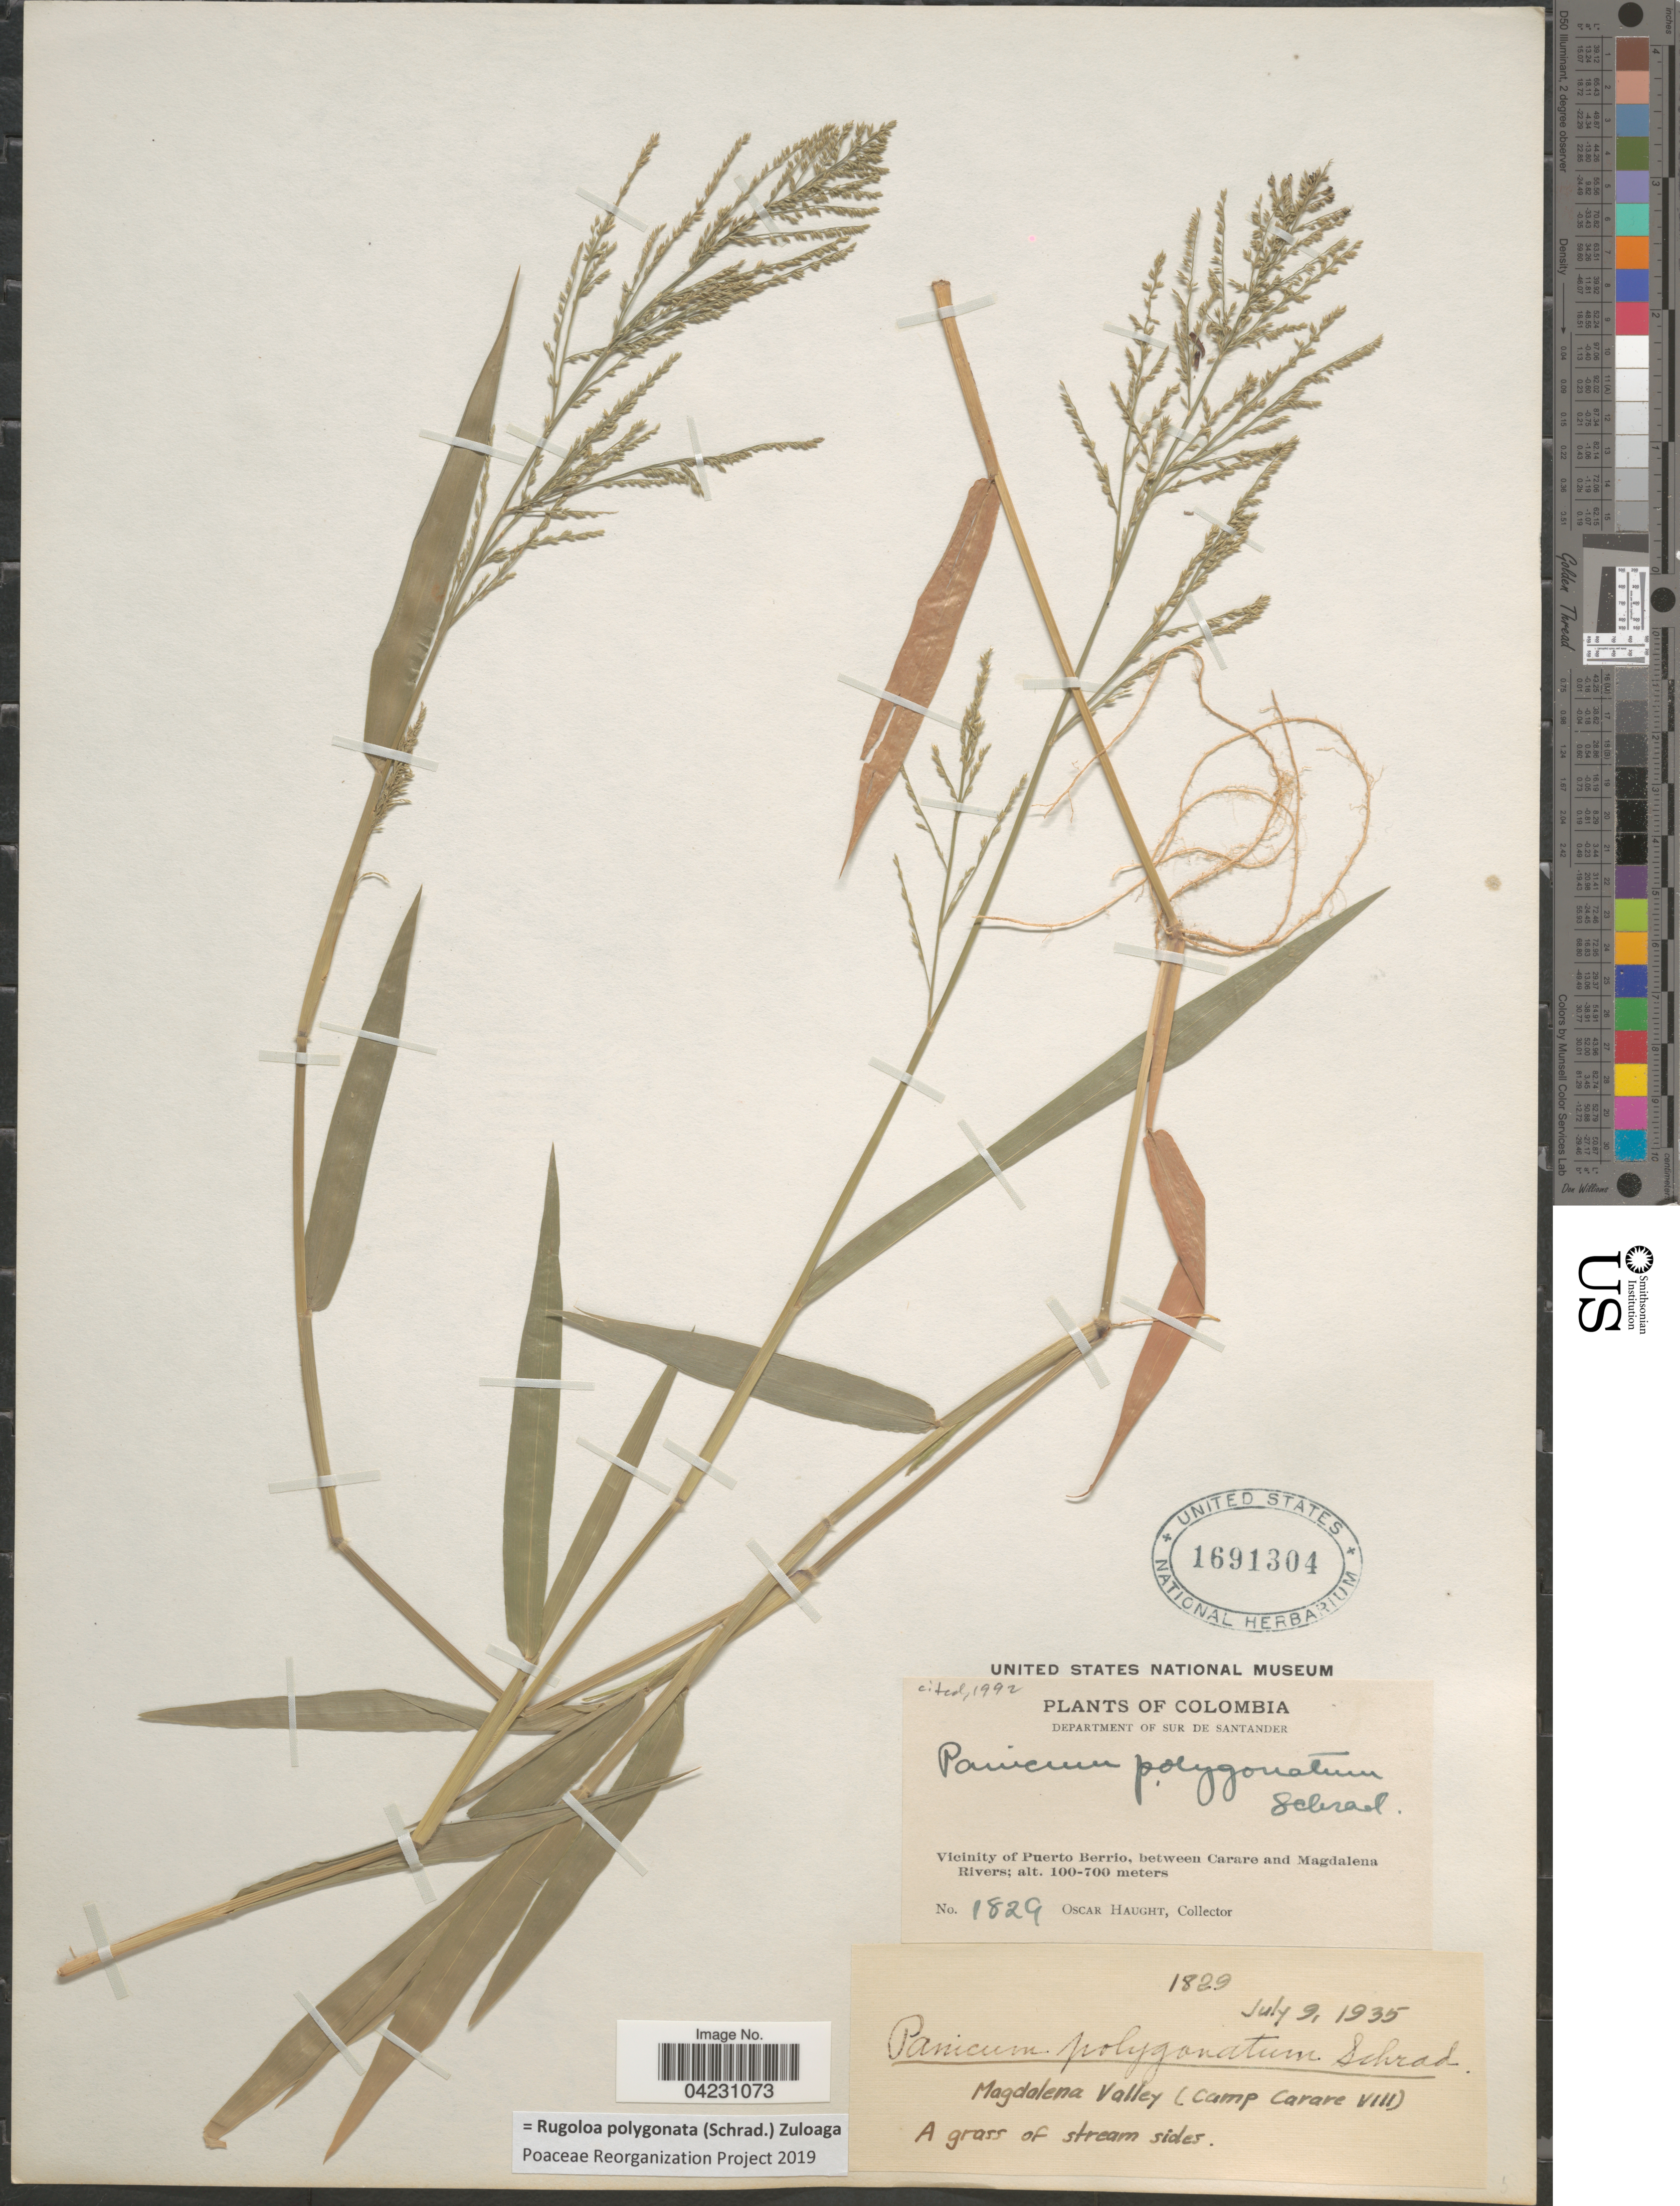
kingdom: Plantae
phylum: Tracheophyta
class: Liliopsida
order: Poales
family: Poaceae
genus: Rugoloa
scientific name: Rugoloa polygonata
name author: (Schrad.) Zuloaga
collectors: O. L. Haught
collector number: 1829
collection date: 1935-07-09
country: Colombia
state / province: Santander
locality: Department of Sur de Santander. Vicinity of Puerto Berrio, between Carare and Magdalena Rivers. Magdalena Calley (camp Carare VIII). A grass of stream sides.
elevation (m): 100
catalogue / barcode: US 1691304